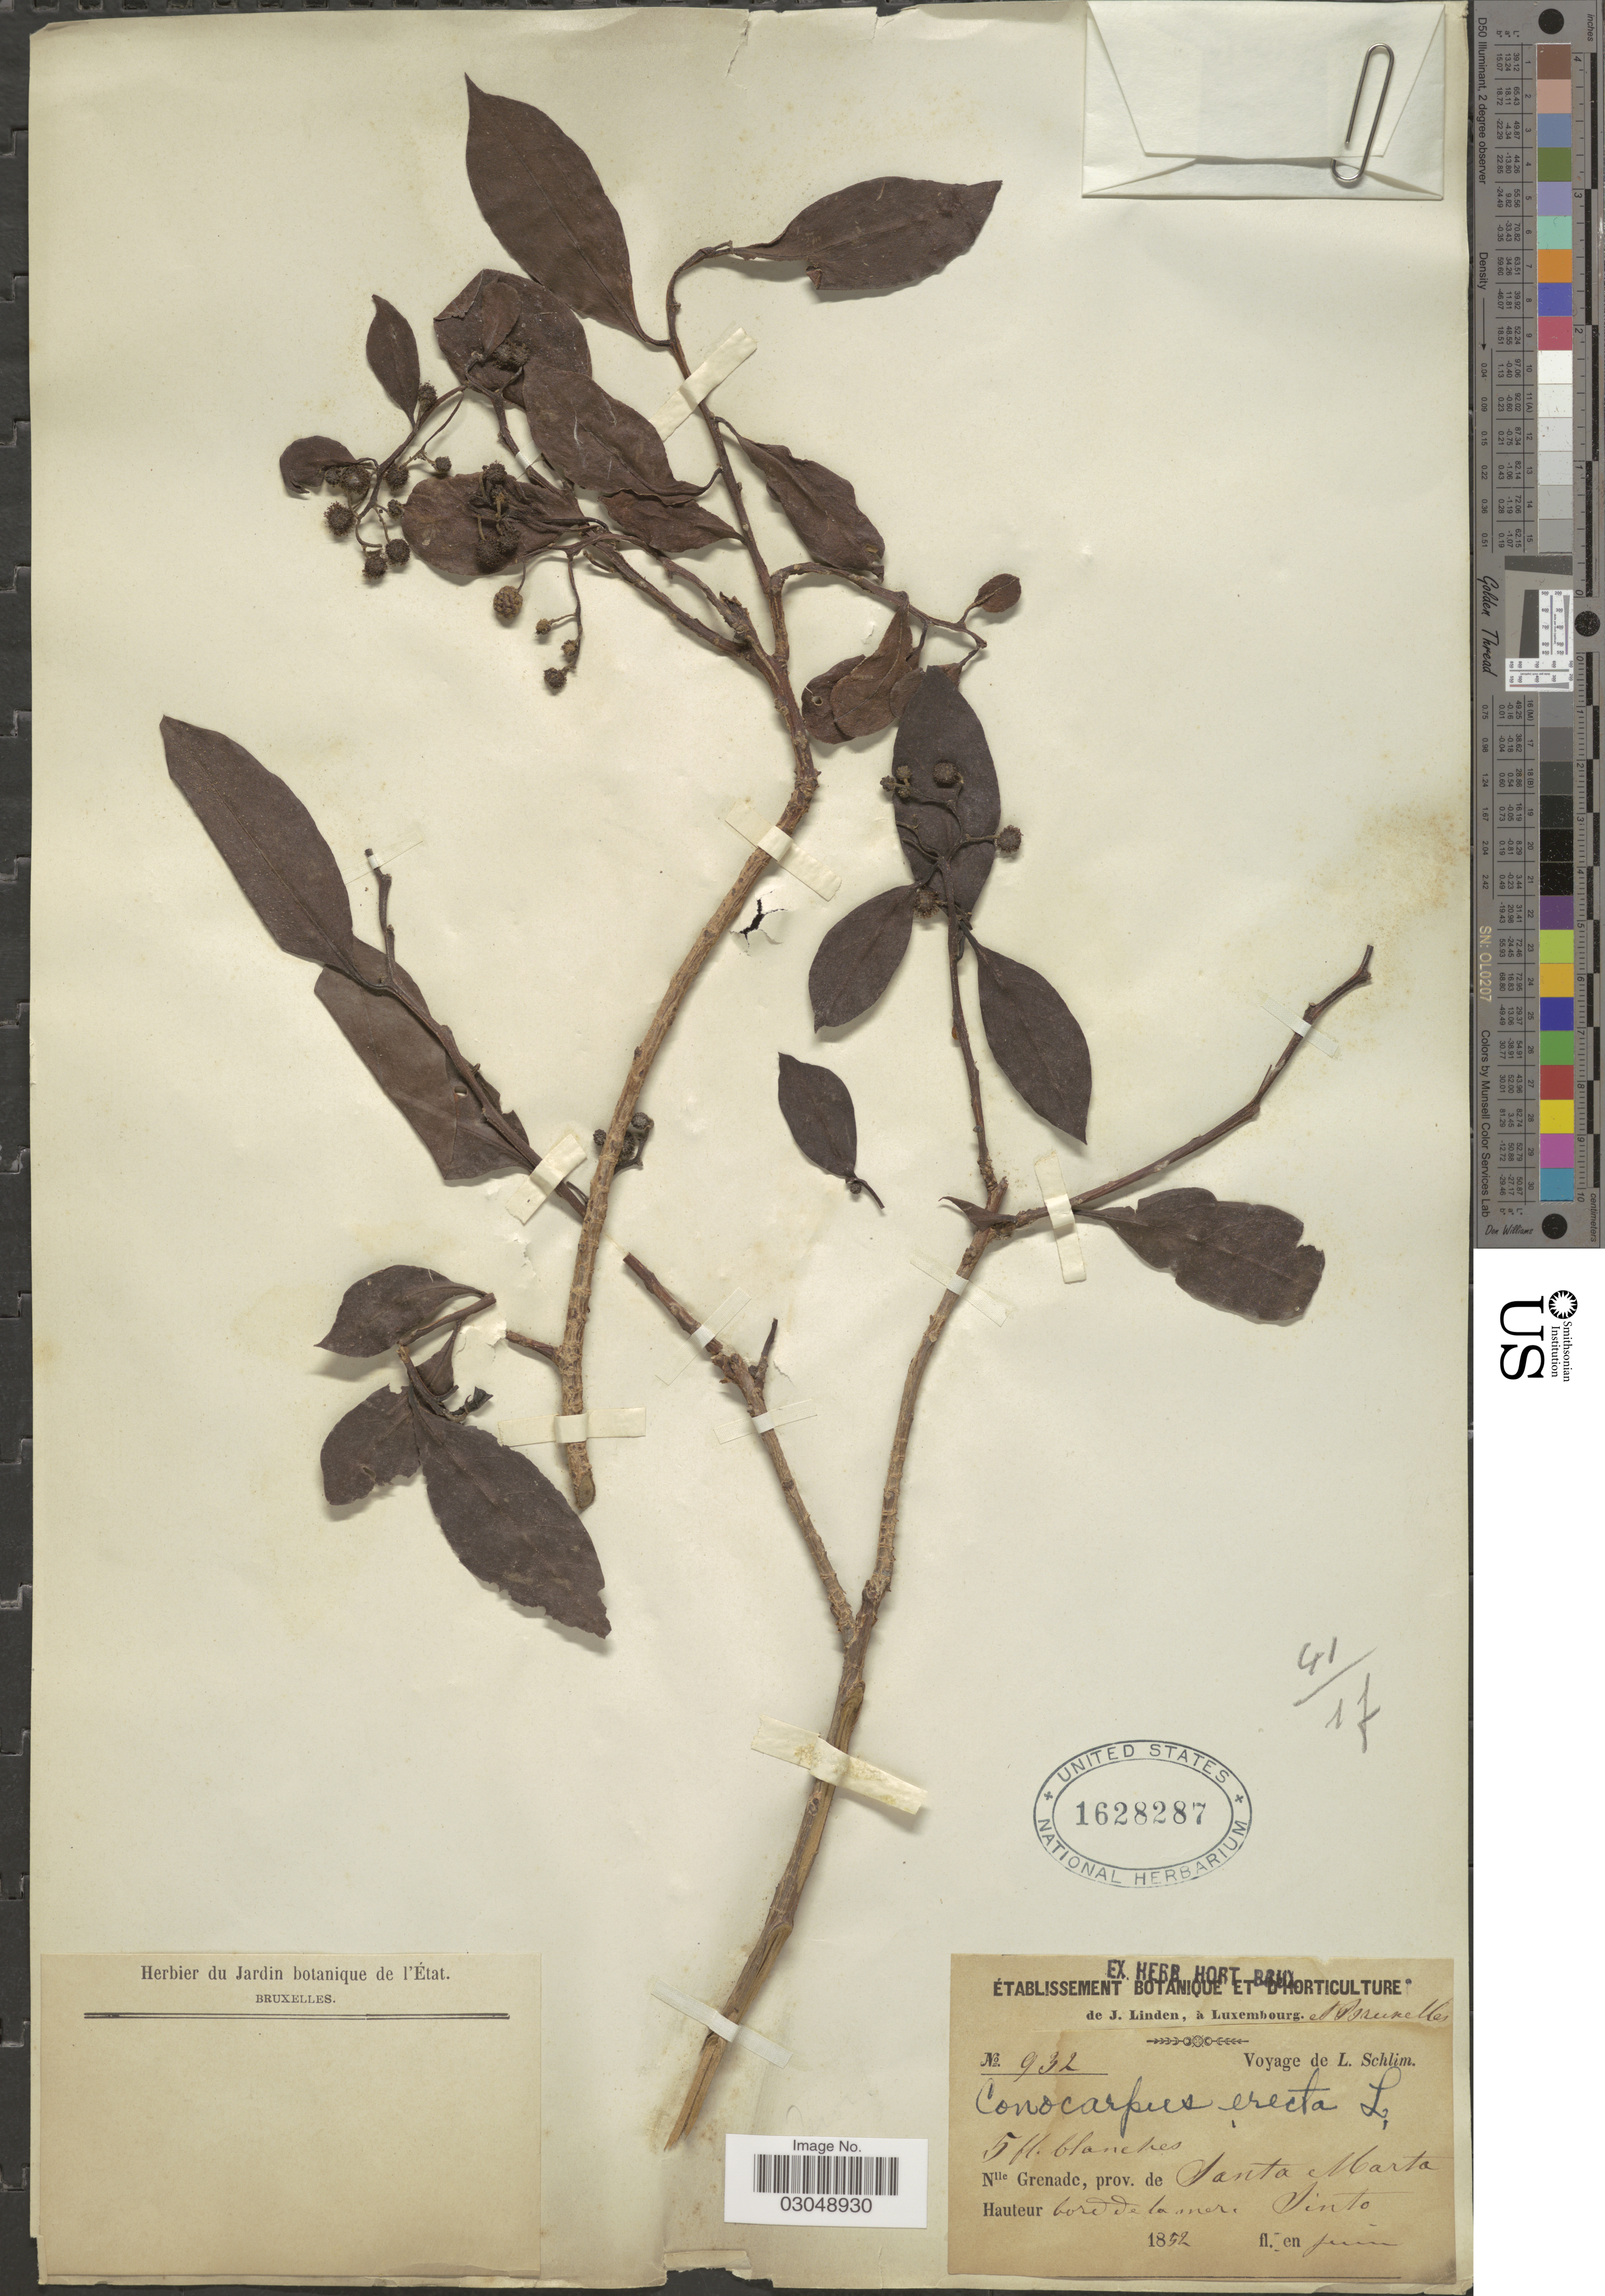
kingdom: Plantae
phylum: Tracheophyta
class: Magnoliopsida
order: Myrtales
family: Combretaceae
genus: Conocarpus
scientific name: Conocarpus erectus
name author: L.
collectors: L. Schlim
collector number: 932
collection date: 1852-06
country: Colombia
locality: Prov. de Santa Marta. Sinto.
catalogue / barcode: US 1628287